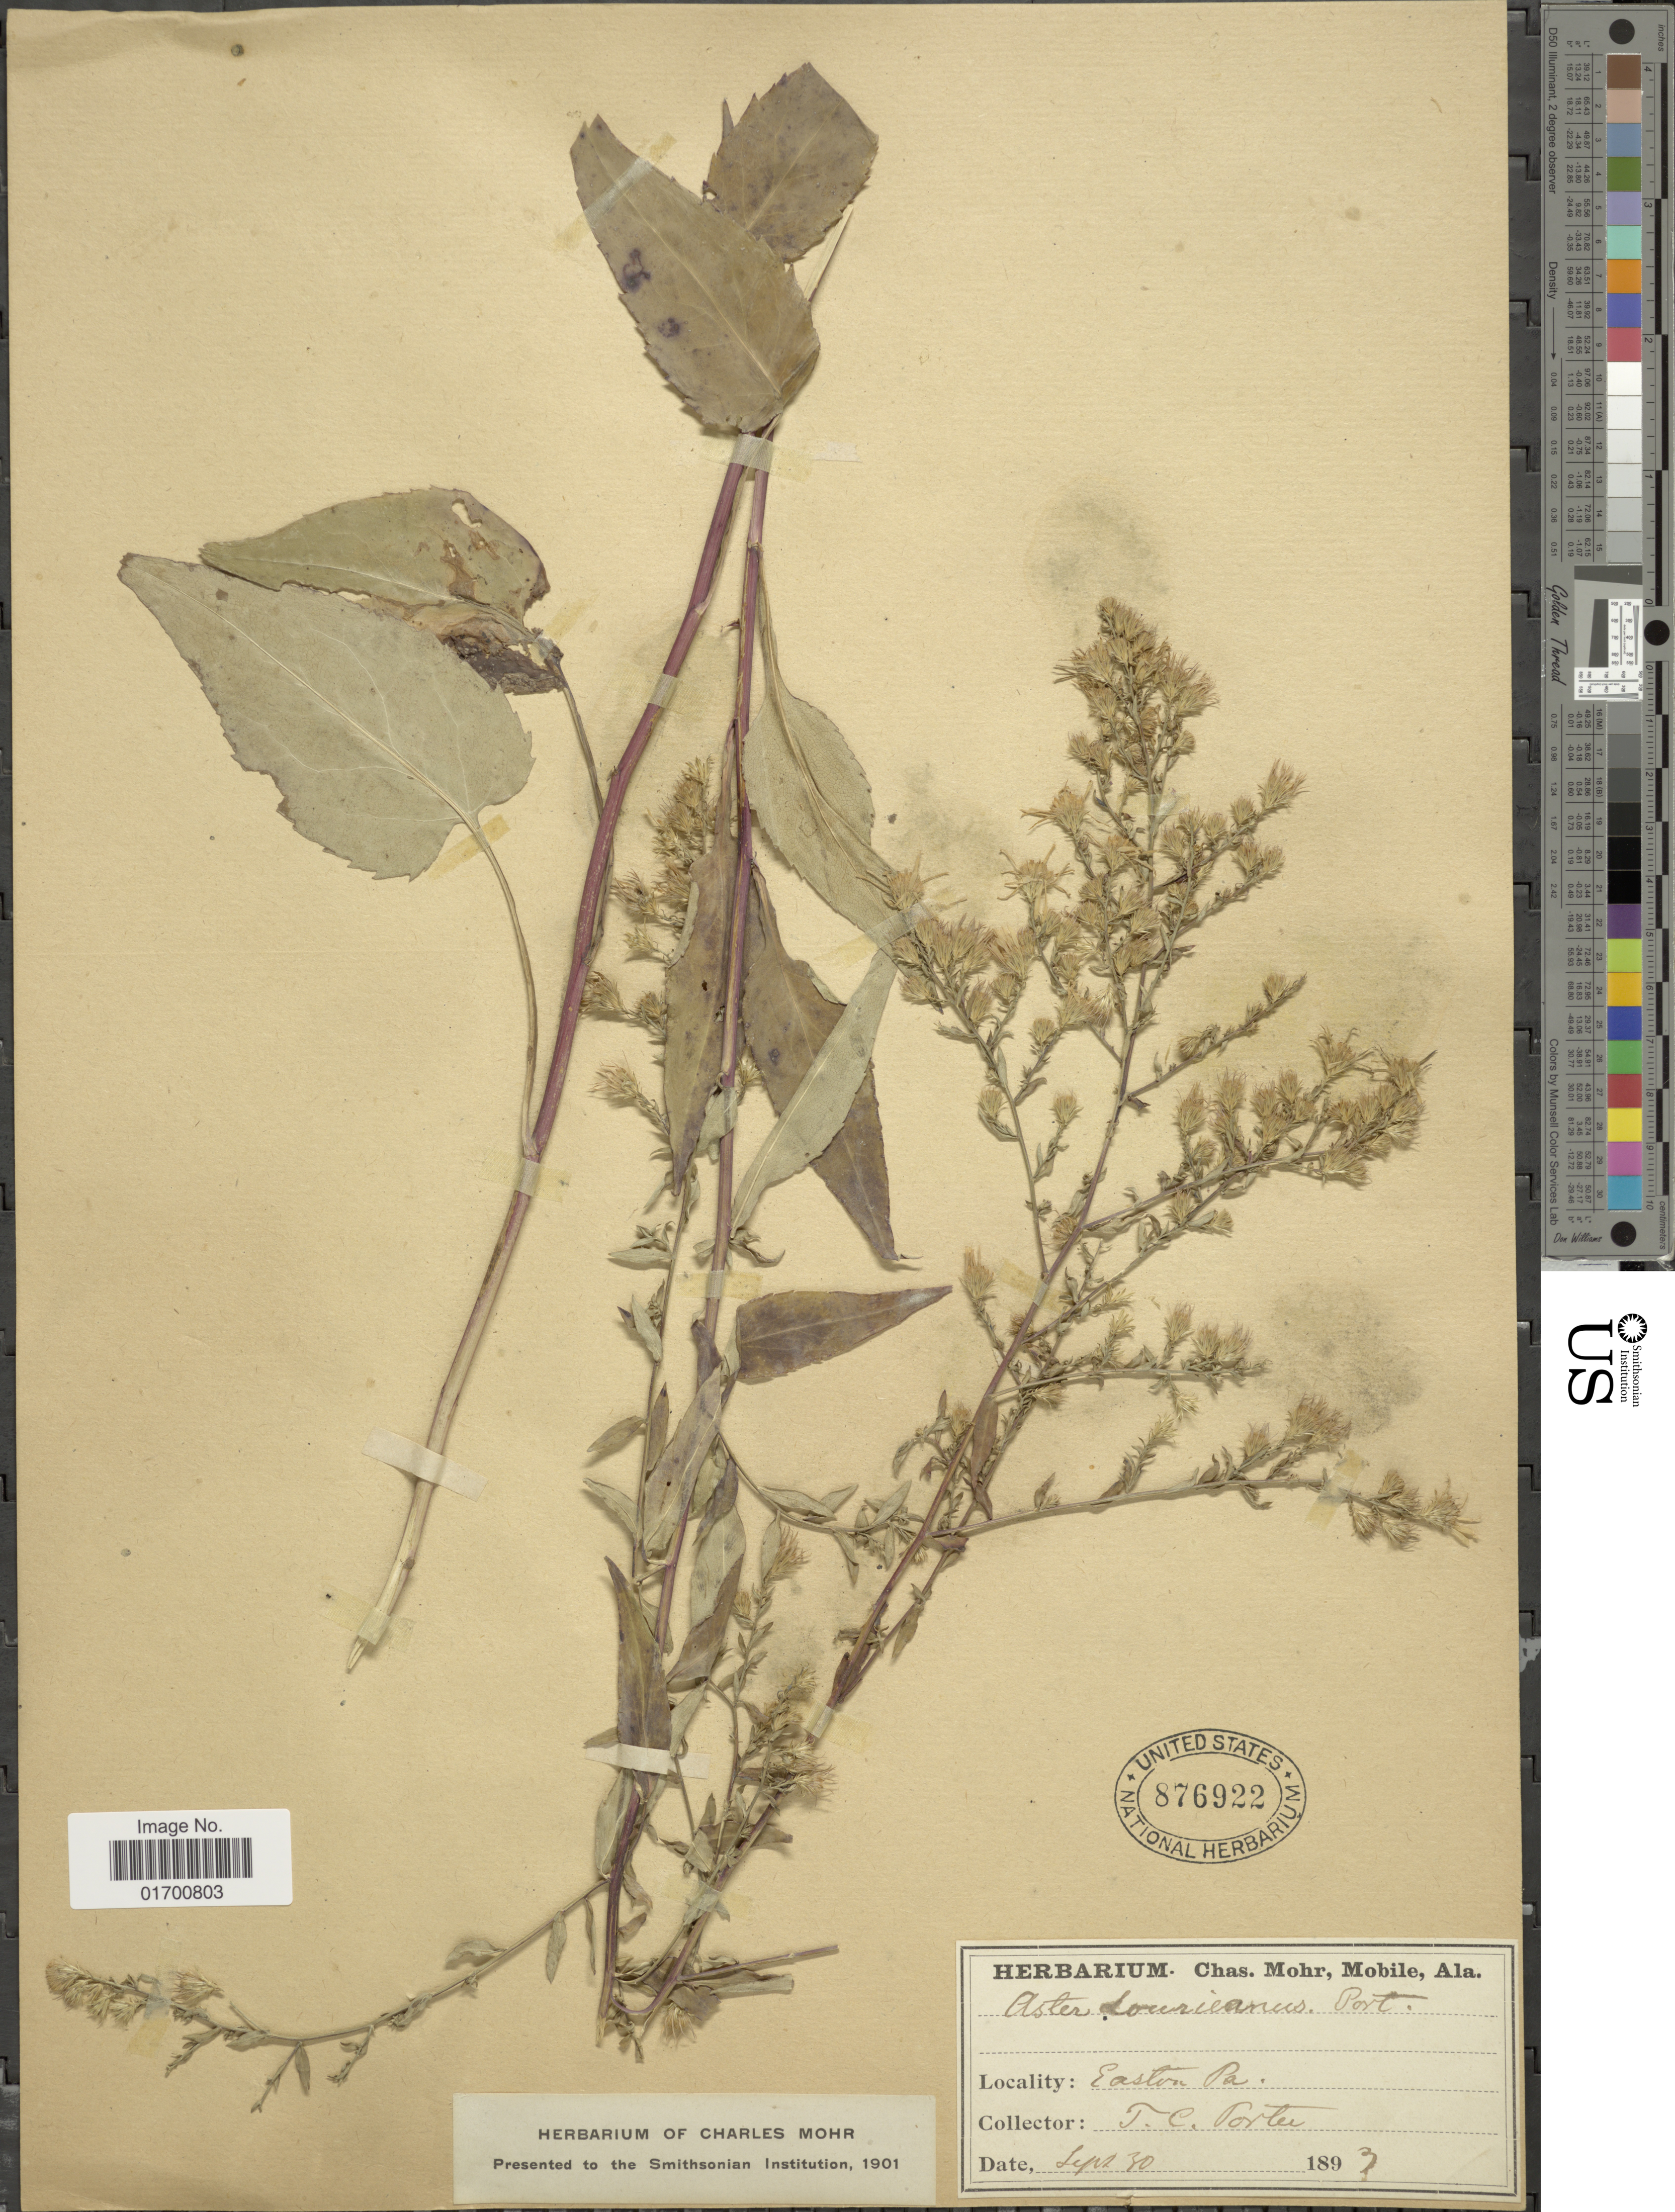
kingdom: Plantae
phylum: Tracheophyta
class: Magnoliopsida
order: Asterales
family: Asteraceae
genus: Symphyotrichum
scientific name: Symphyotrichum lowrieanum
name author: (Porter) G.L. Nesom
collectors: T. C. Porter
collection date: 1893-09-30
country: United States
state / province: Pennsylvania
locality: Easton Pa.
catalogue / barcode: US 876922